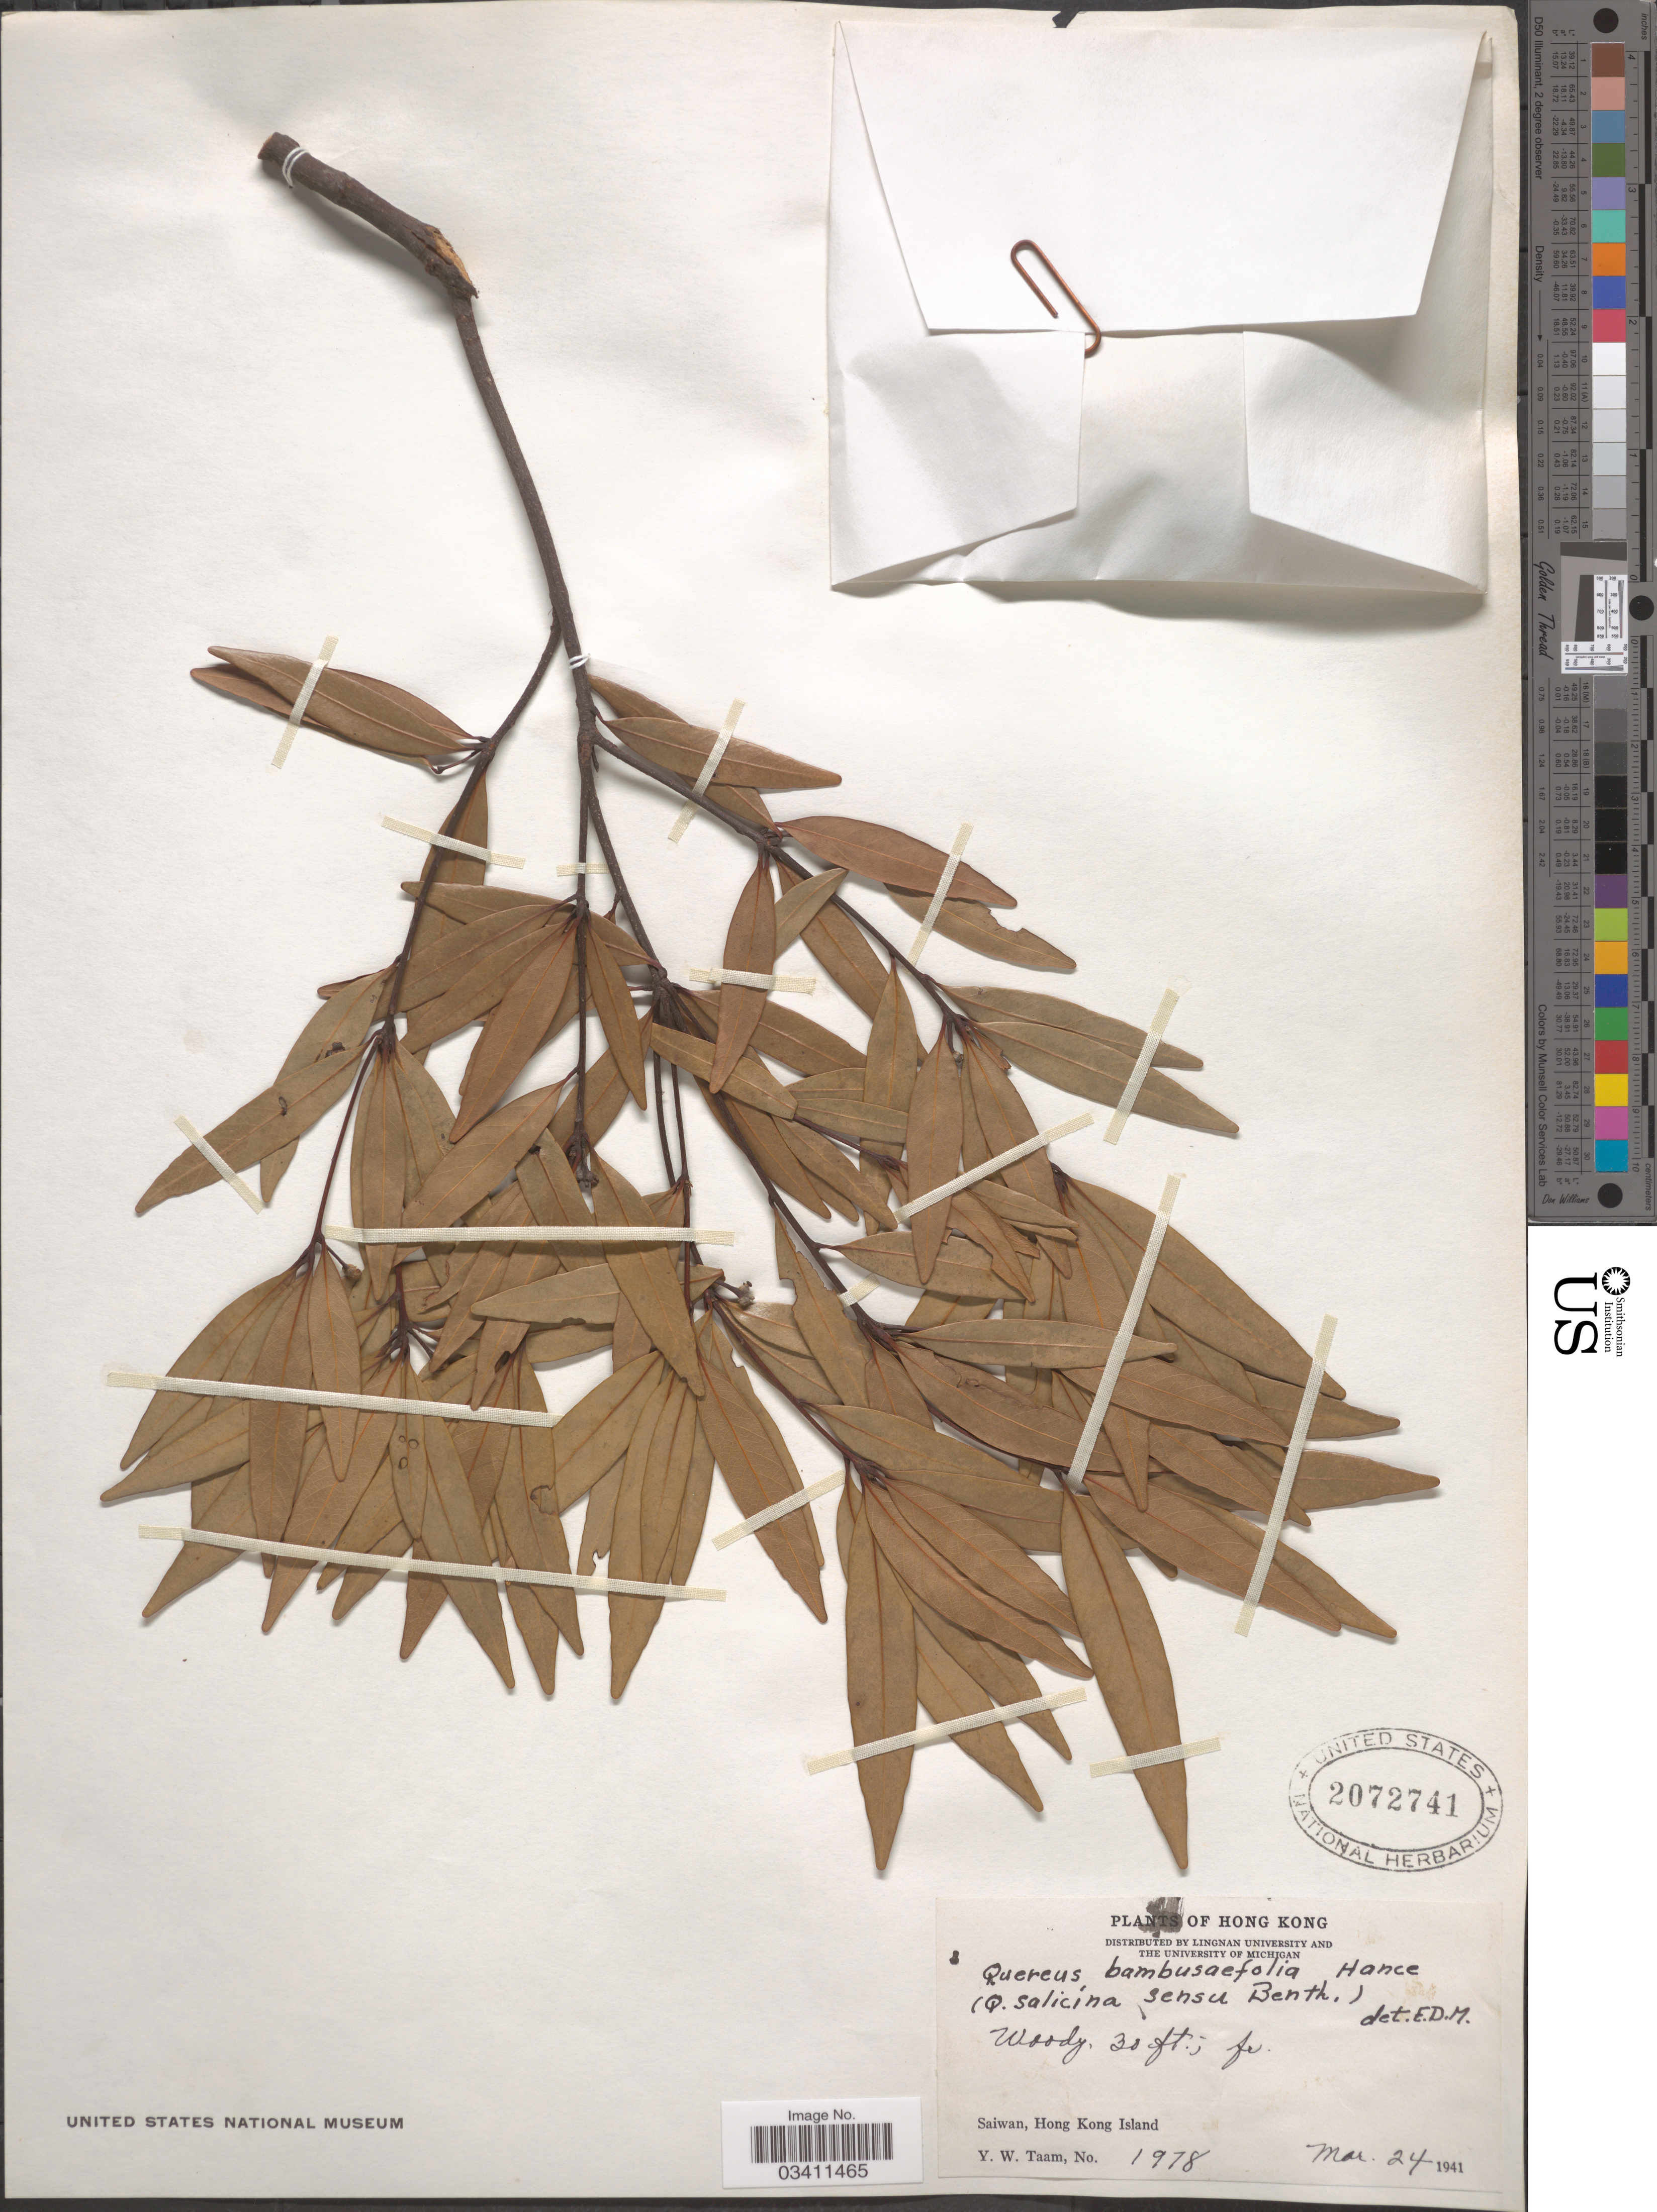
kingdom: Plantae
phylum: Tracheophyta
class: Magnoliopsida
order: Fagales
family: Fagaceae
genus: Quercus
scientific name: Quercus bambusaefolia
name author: Hance in Seem.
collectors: Y. W. Taam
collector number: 1978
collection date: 1941-03-24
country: China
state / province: Hong Kong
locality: Saiwan, Hong Kong Island.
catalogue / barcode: US 2072741